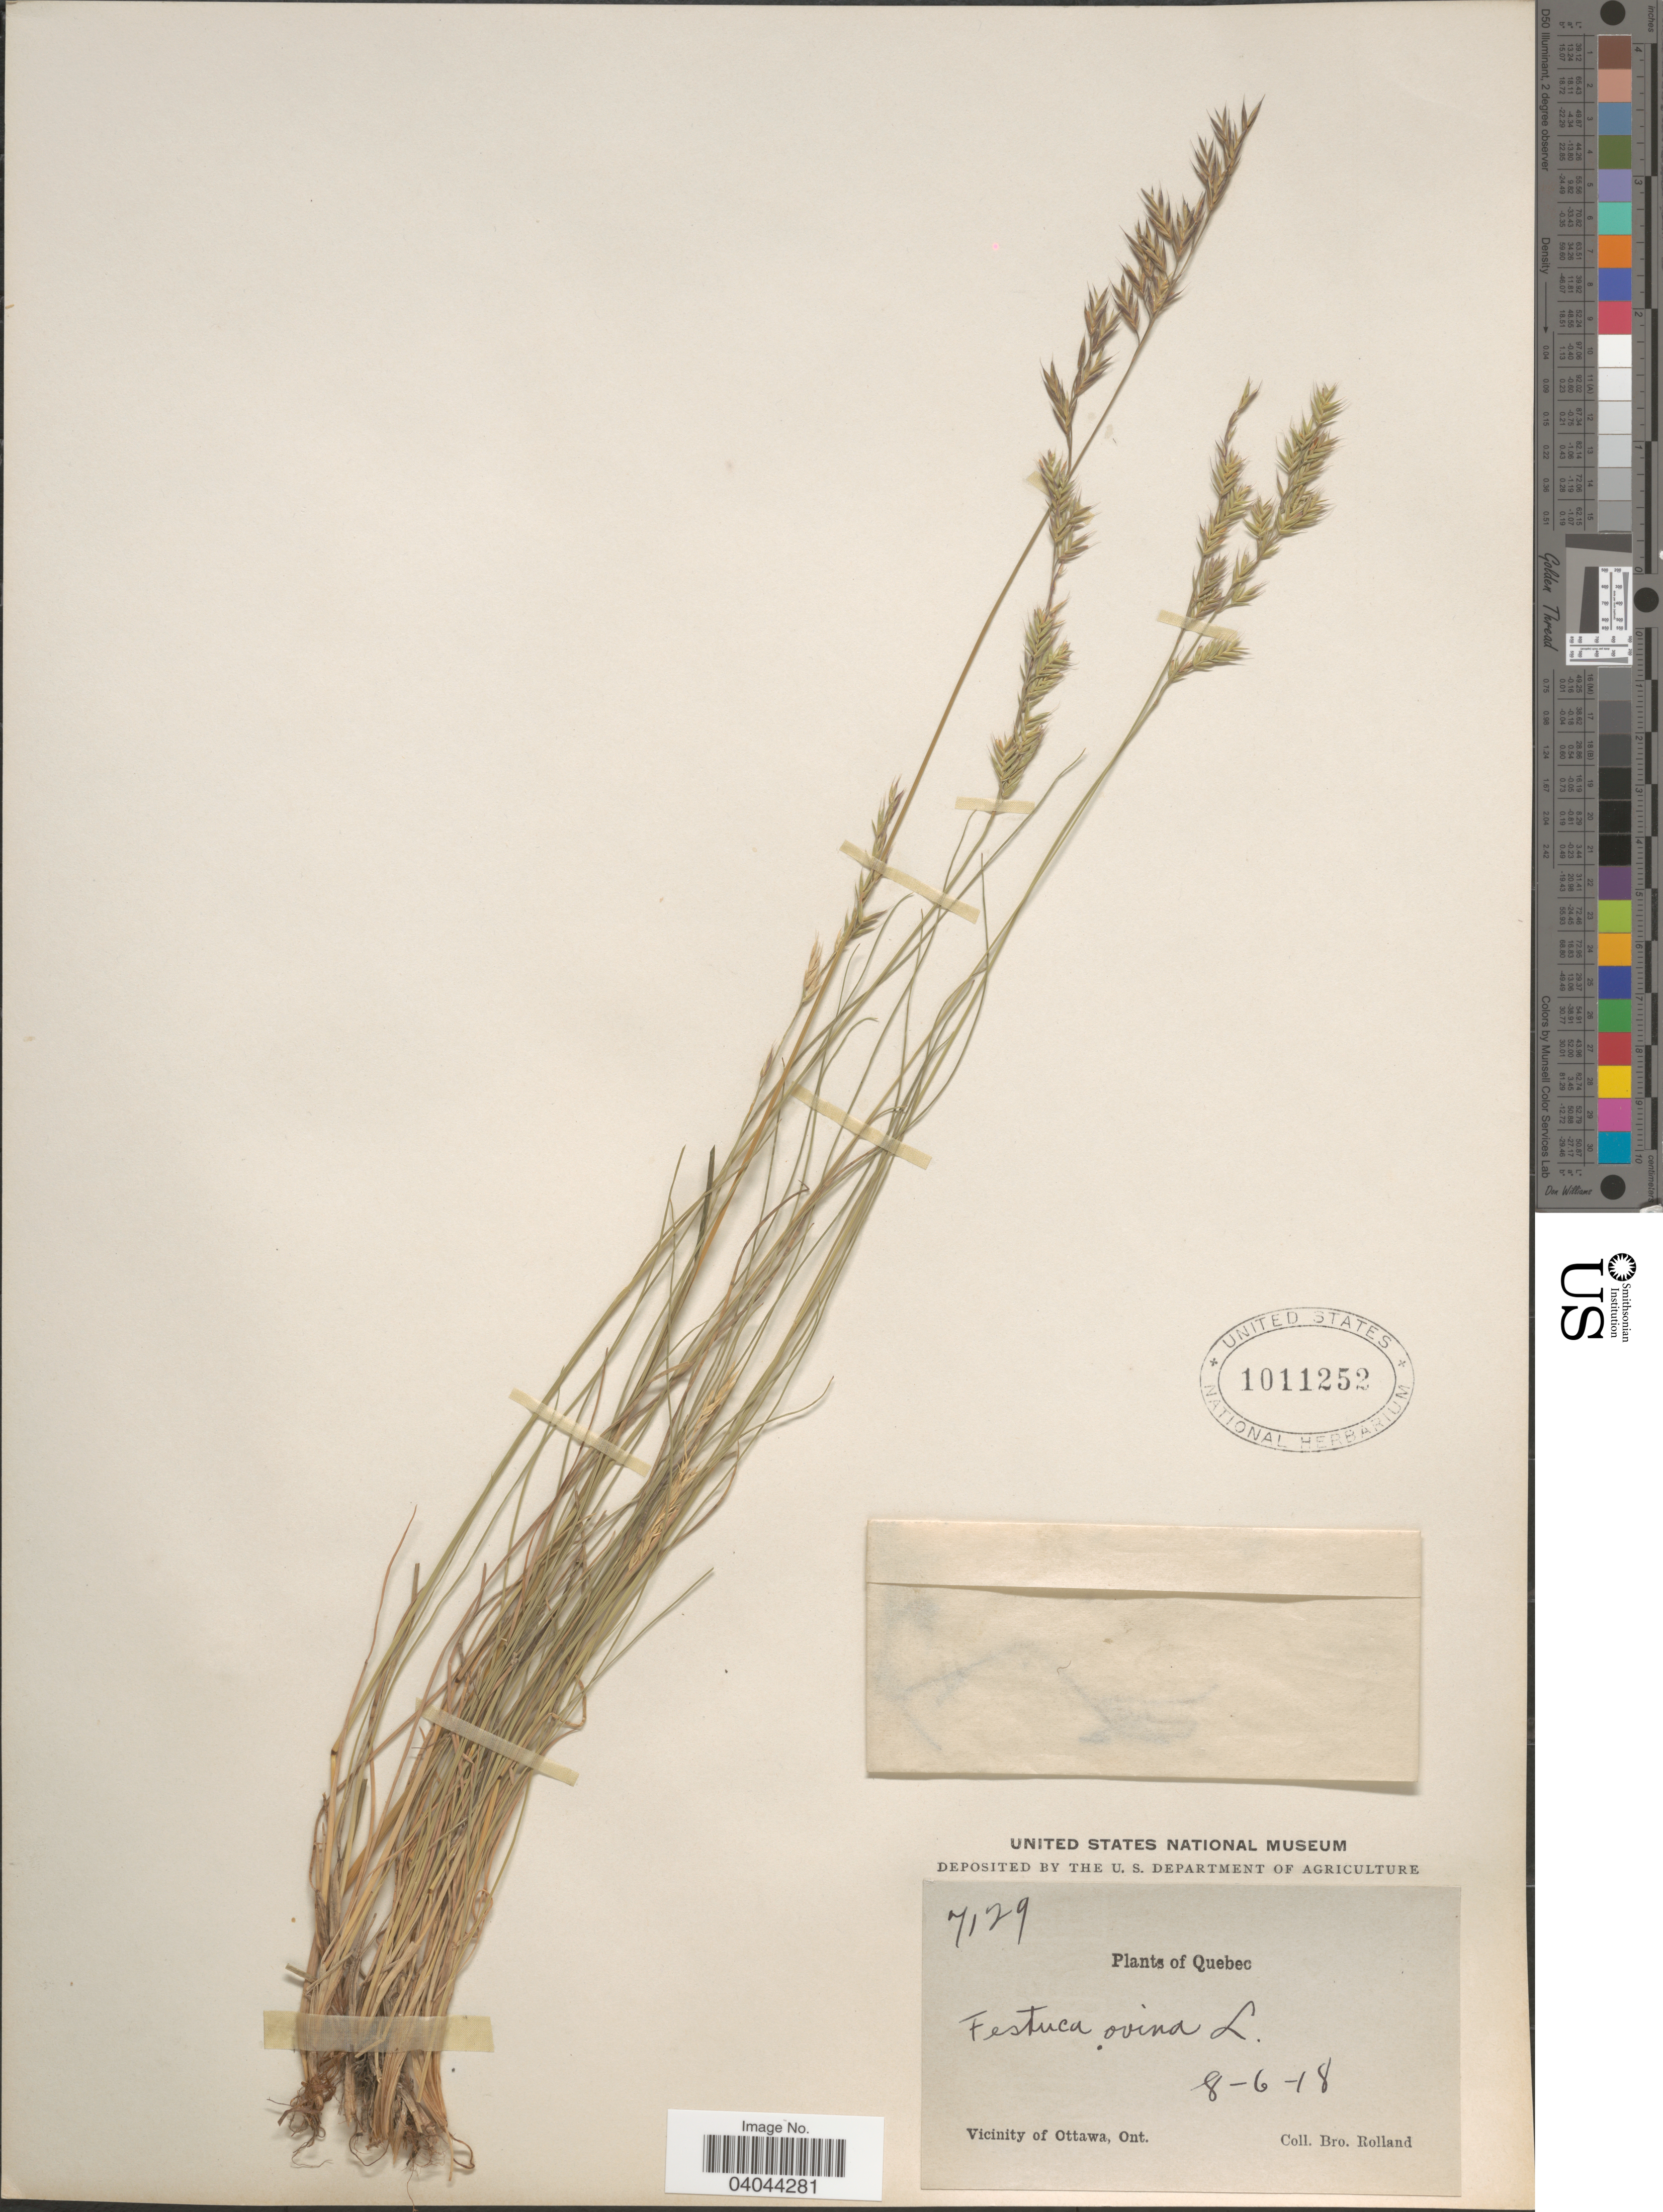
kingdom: Plantae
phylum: Tracheophyta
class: Liliopsida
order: Poales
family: Poaceae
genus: Festuca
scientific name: Festuca ovina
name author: L.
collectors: B. Rolland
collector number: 7129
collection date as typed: Transcribed d/m/y: 8/6/18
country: Canada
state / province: Ontario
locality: Vicinity of Ottawa.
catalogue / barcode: US 1011252